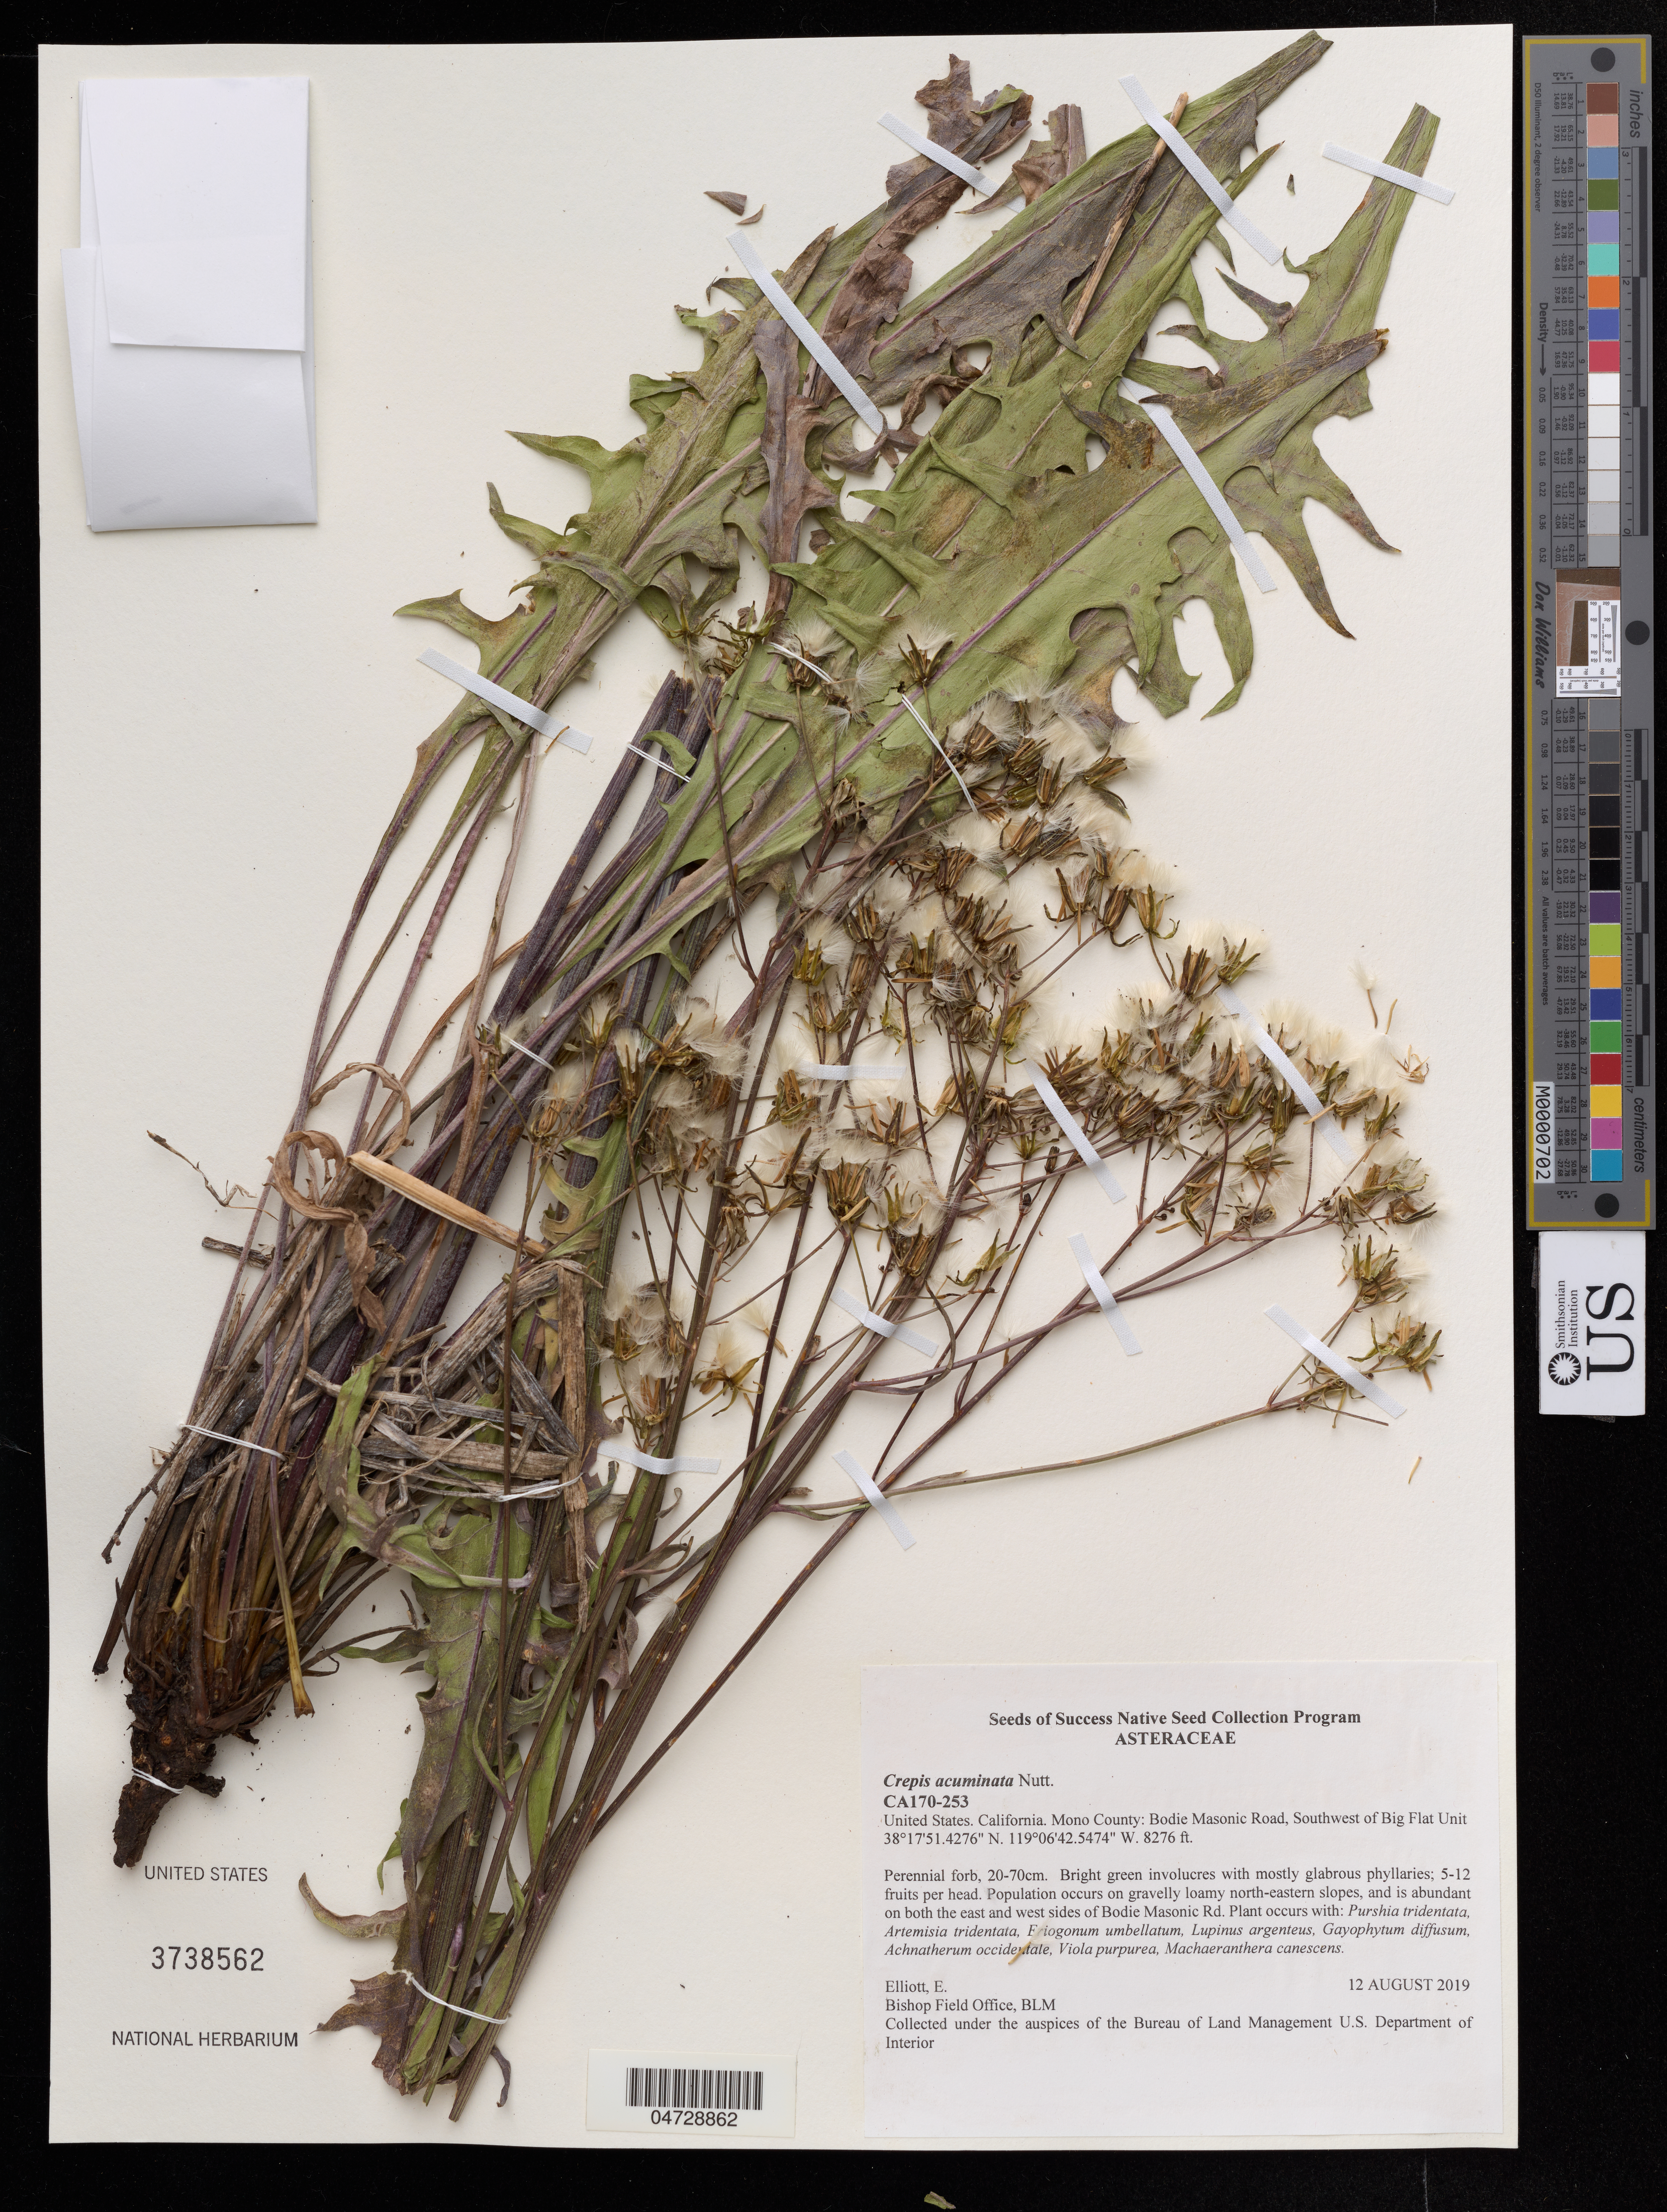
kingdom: Plantae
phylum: Tracheophyta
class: Magnoliopsida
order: Asterales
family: Asteraceae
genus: Crepis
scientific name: Crepis acuminata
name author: Nutt.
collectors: E. Elliott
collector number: CA170-253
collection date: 2019-08-12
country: United States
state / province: California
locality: Mono County: Bodie Masonic Road, Southwest of Big Flat Unit.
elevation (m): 2523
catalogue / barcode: US 3738562